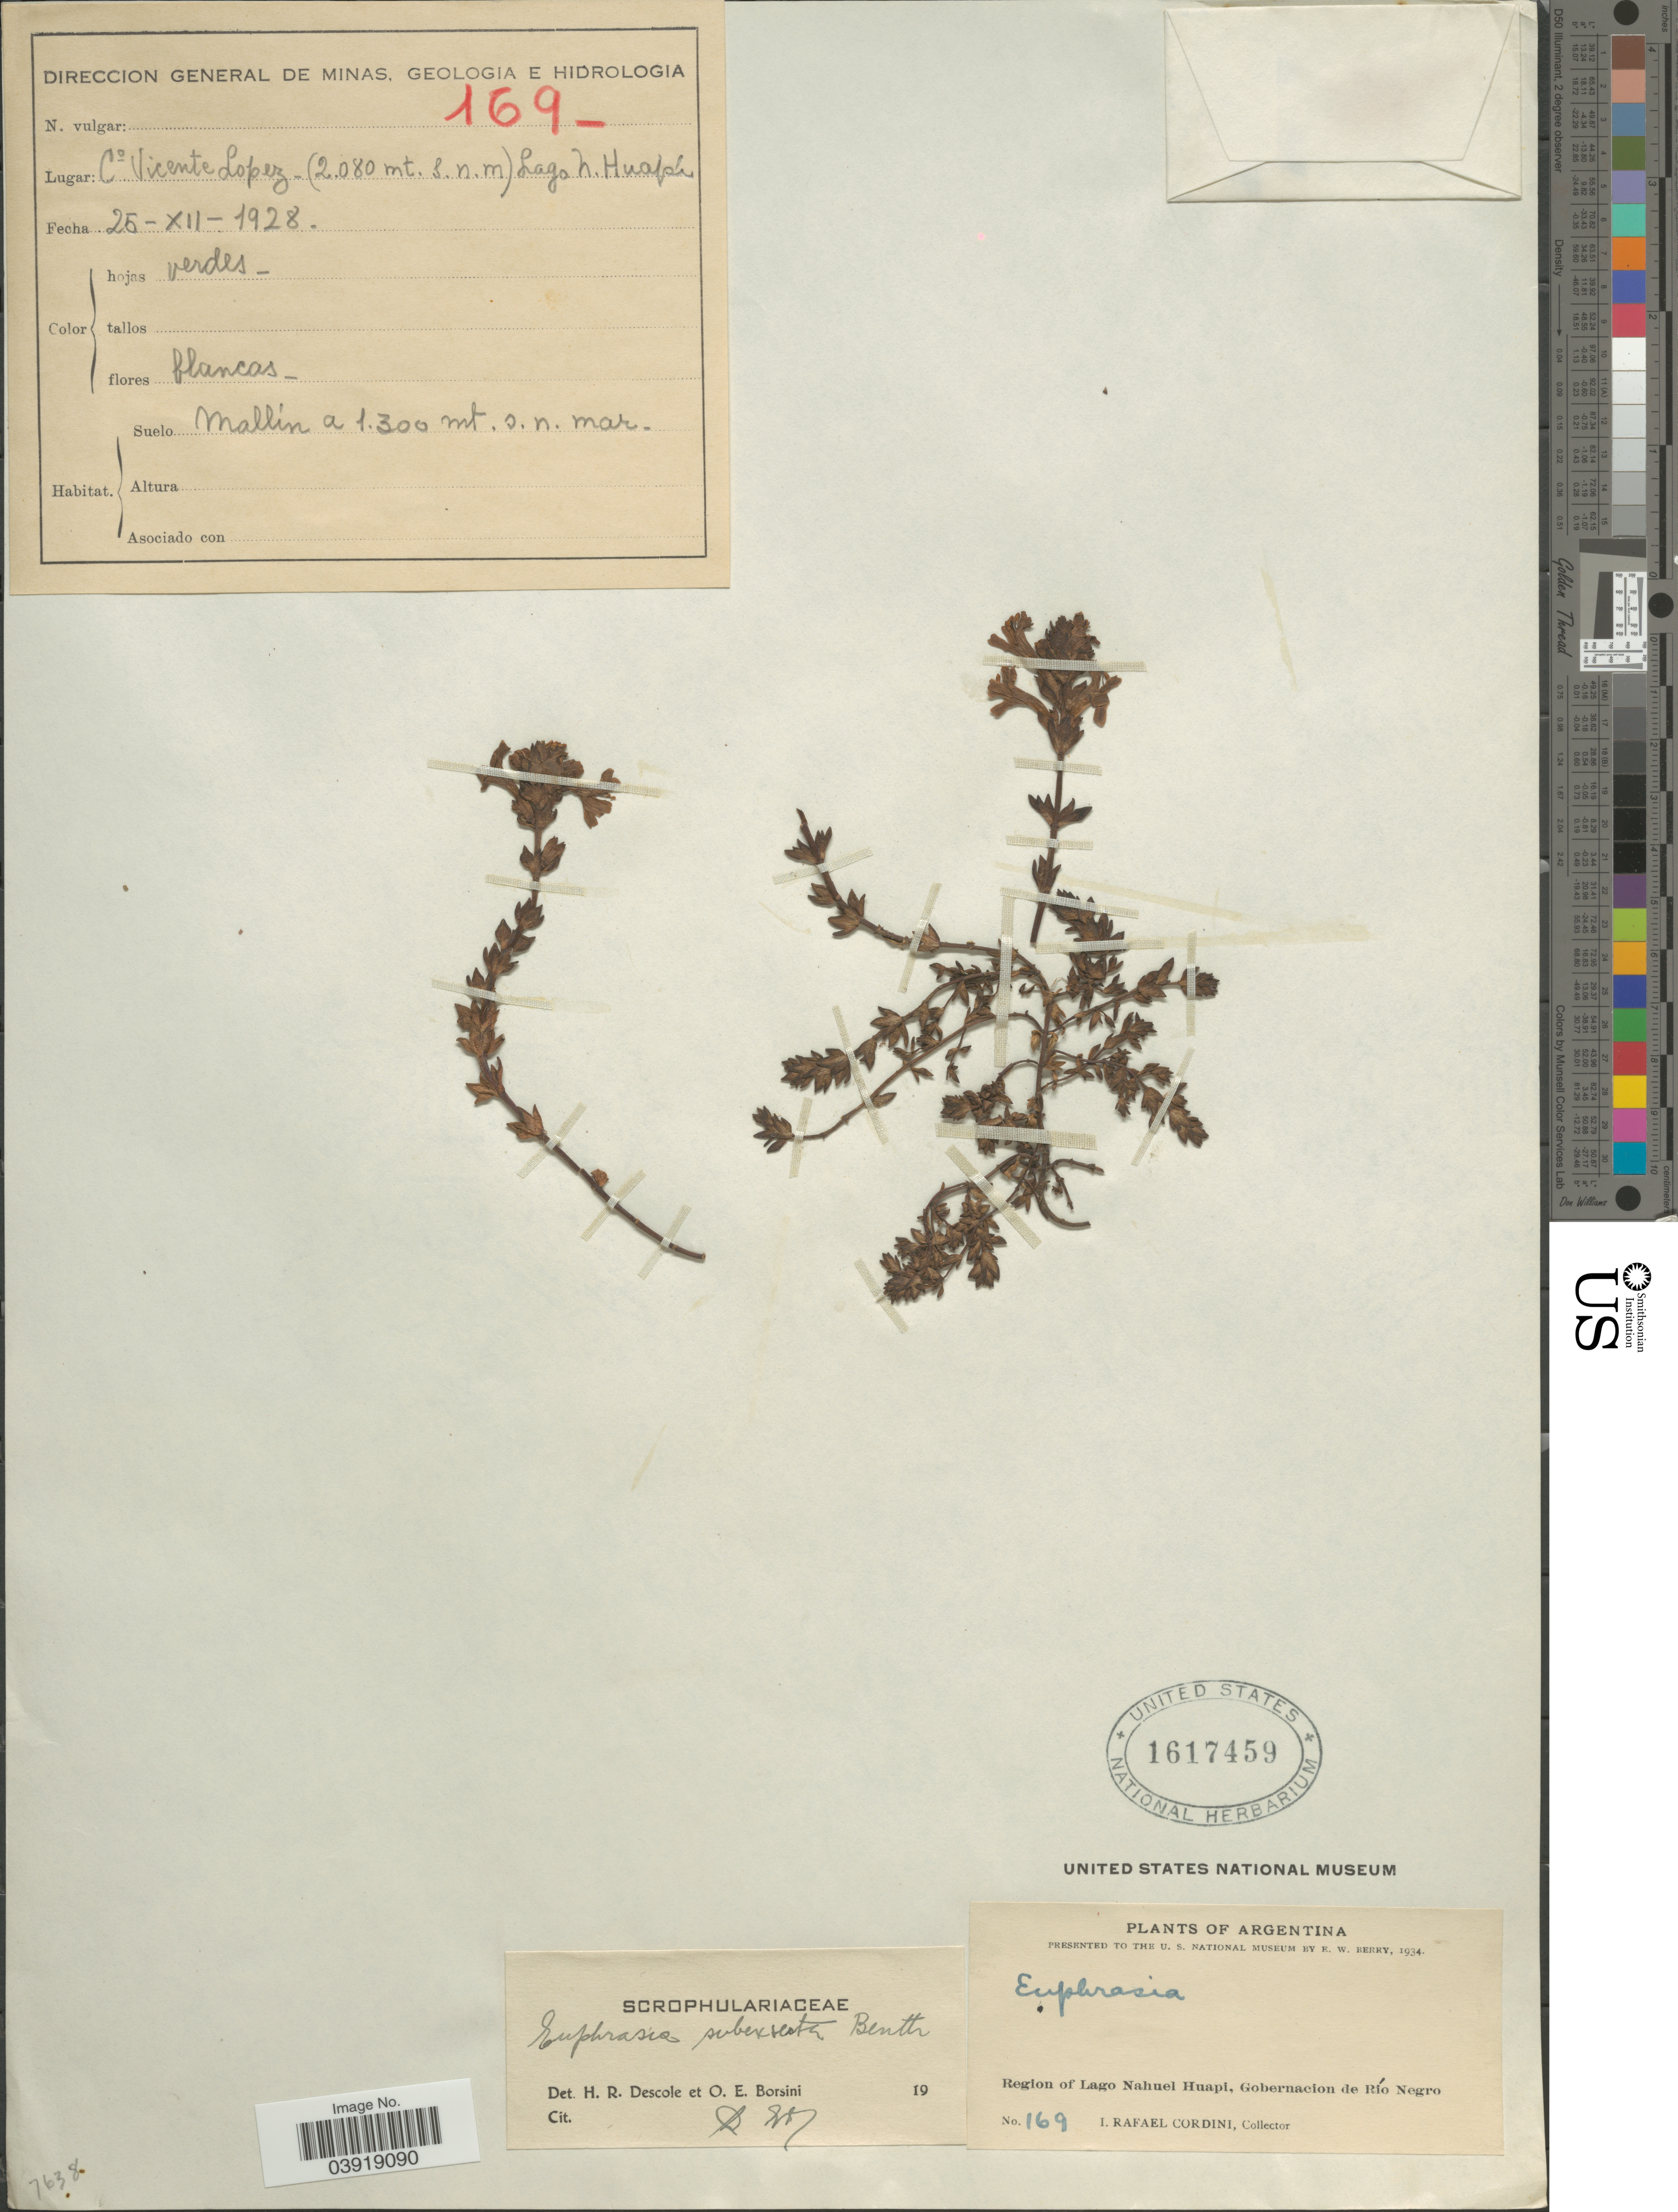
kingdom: Plantae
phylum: Tracheophyta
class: Magnoliopsida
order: Lamiales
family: Orobanchaceae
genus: Euphrasia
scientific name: Euphrasia subexserta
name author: Benth.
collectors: I. Cordini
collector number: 169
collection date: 1928-12-25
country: Argentina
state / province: Rio Negro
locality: Co. Vicente Lopez. Region of Lago Nahuel Huapi, Gobernacion de Río Negro.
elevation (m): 1300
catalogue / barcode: US 1617459